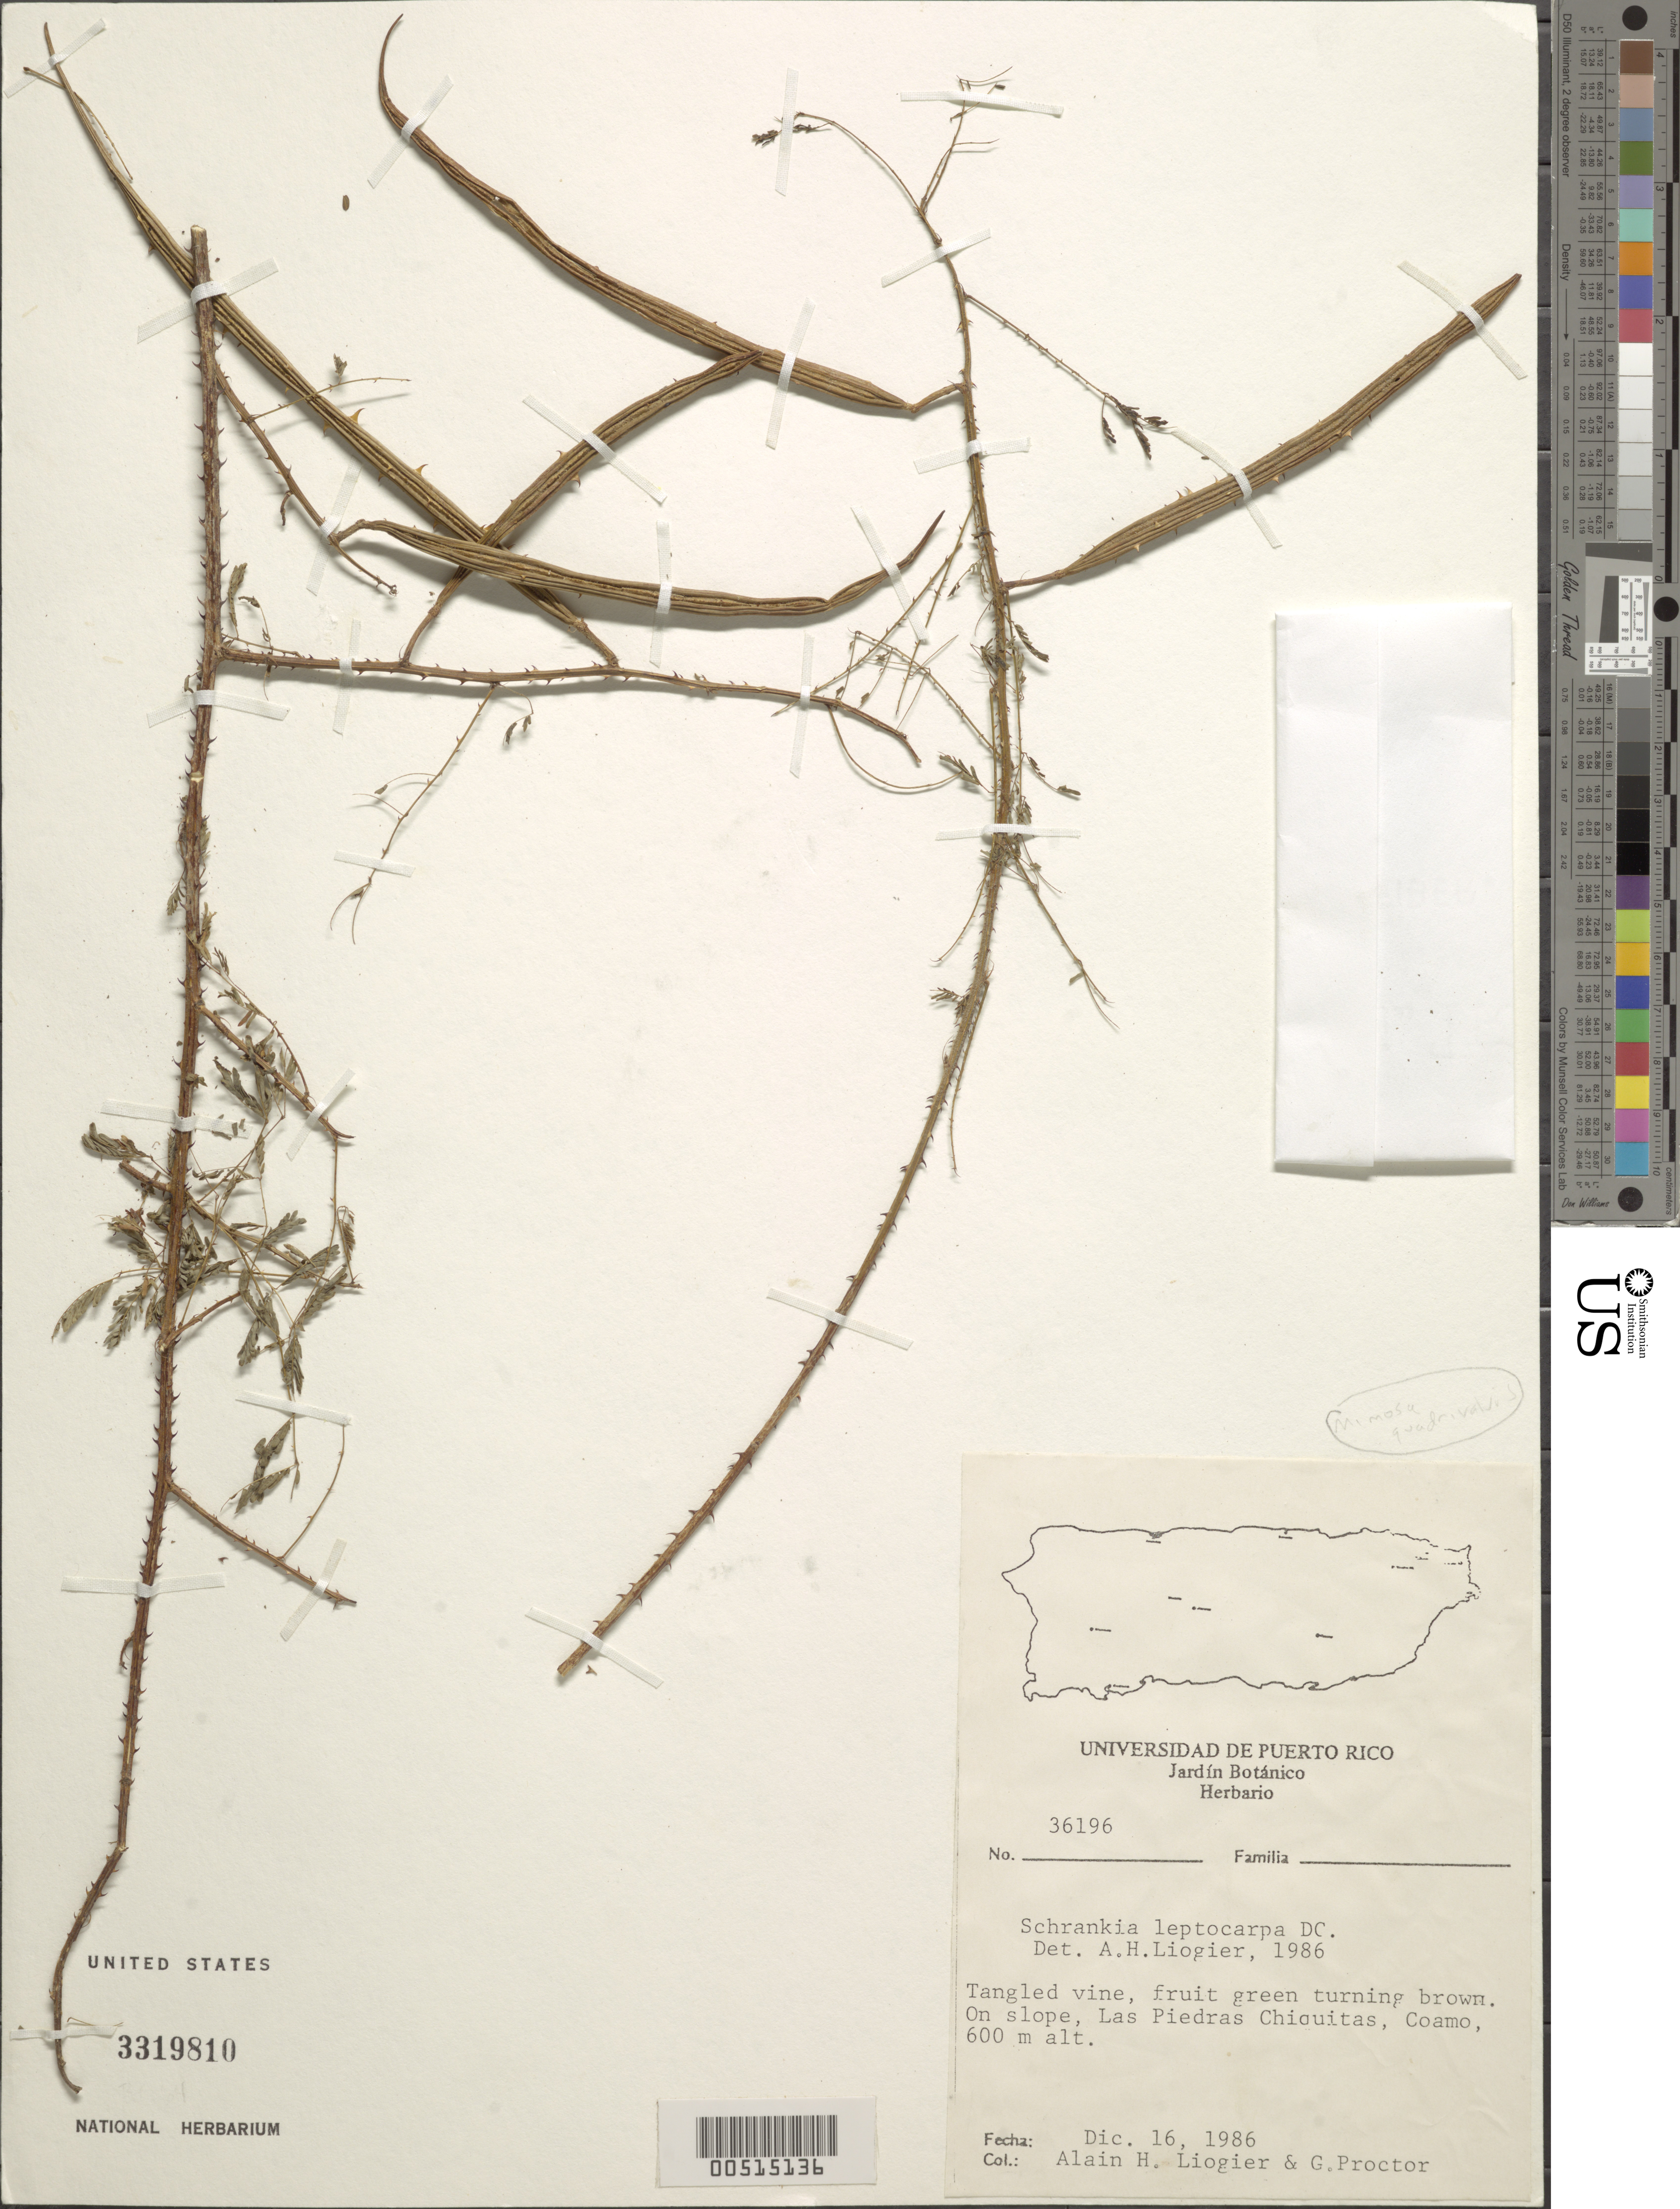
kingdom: Plantae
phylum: Tracheophyta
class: Magnoliopsida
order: Fabales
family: Fabaceae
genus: Mimosa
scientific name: Mimosa candollei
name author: R. Grether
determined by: Strong, Mark T., (BOT), Smithsonian Institution - National Museum of Natural History (UNITED STATES)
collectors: A. H. Liogier & G. R. Proctor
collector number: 36196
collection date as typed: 16 Dec 1986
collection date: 1986-12-16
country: Puerto Rico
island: Greater Antilles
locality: Las Piedras Chiquitas, Coamo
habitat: On slope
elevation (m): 600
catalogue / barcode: US 3319810